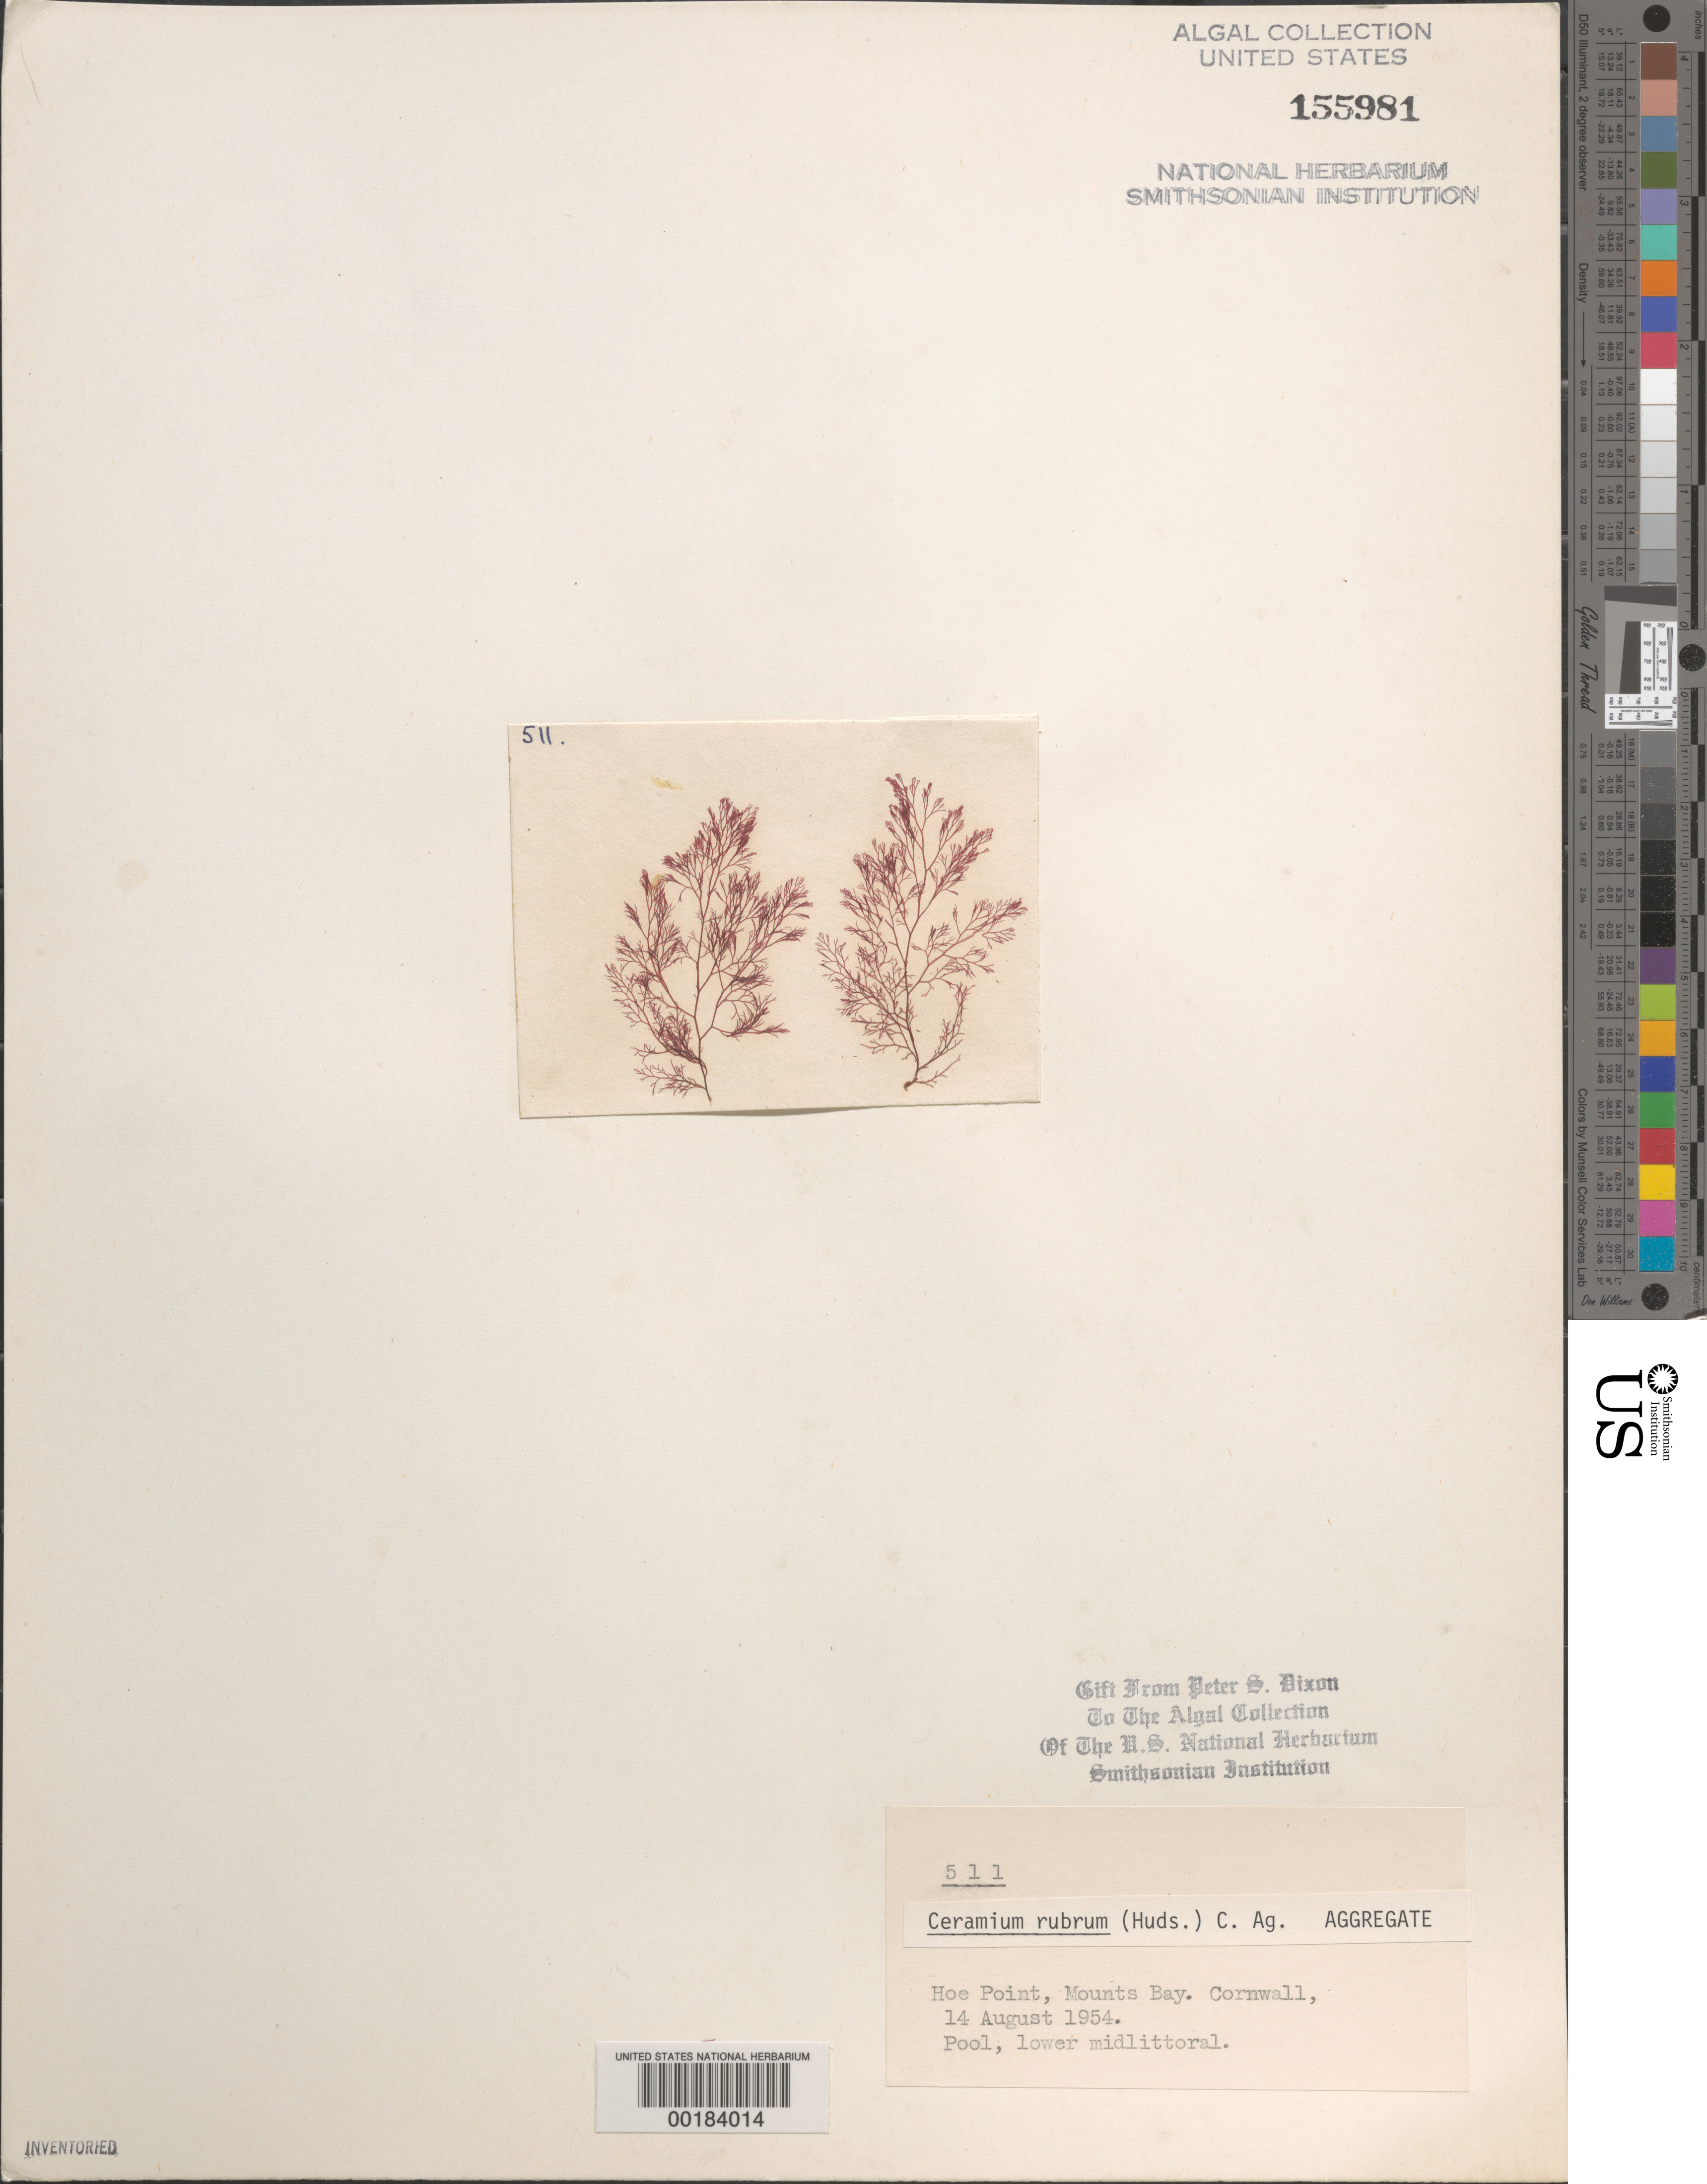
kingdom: Plantae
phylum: Rhodophyta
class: Florideophyceae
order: Ceramiales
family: Ceramiaceae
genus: Ceramium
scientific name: Ceramium rubrum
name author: C. Agardh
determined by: Dixon, P. S.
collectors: P. S. Dixon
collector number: PSD 511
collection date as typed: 14 Aug 1954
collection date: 1954-08-14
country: United Kingdom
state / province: England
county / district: Cornwall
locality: Hoe Point, Mounts Bay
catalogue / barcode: US 155981